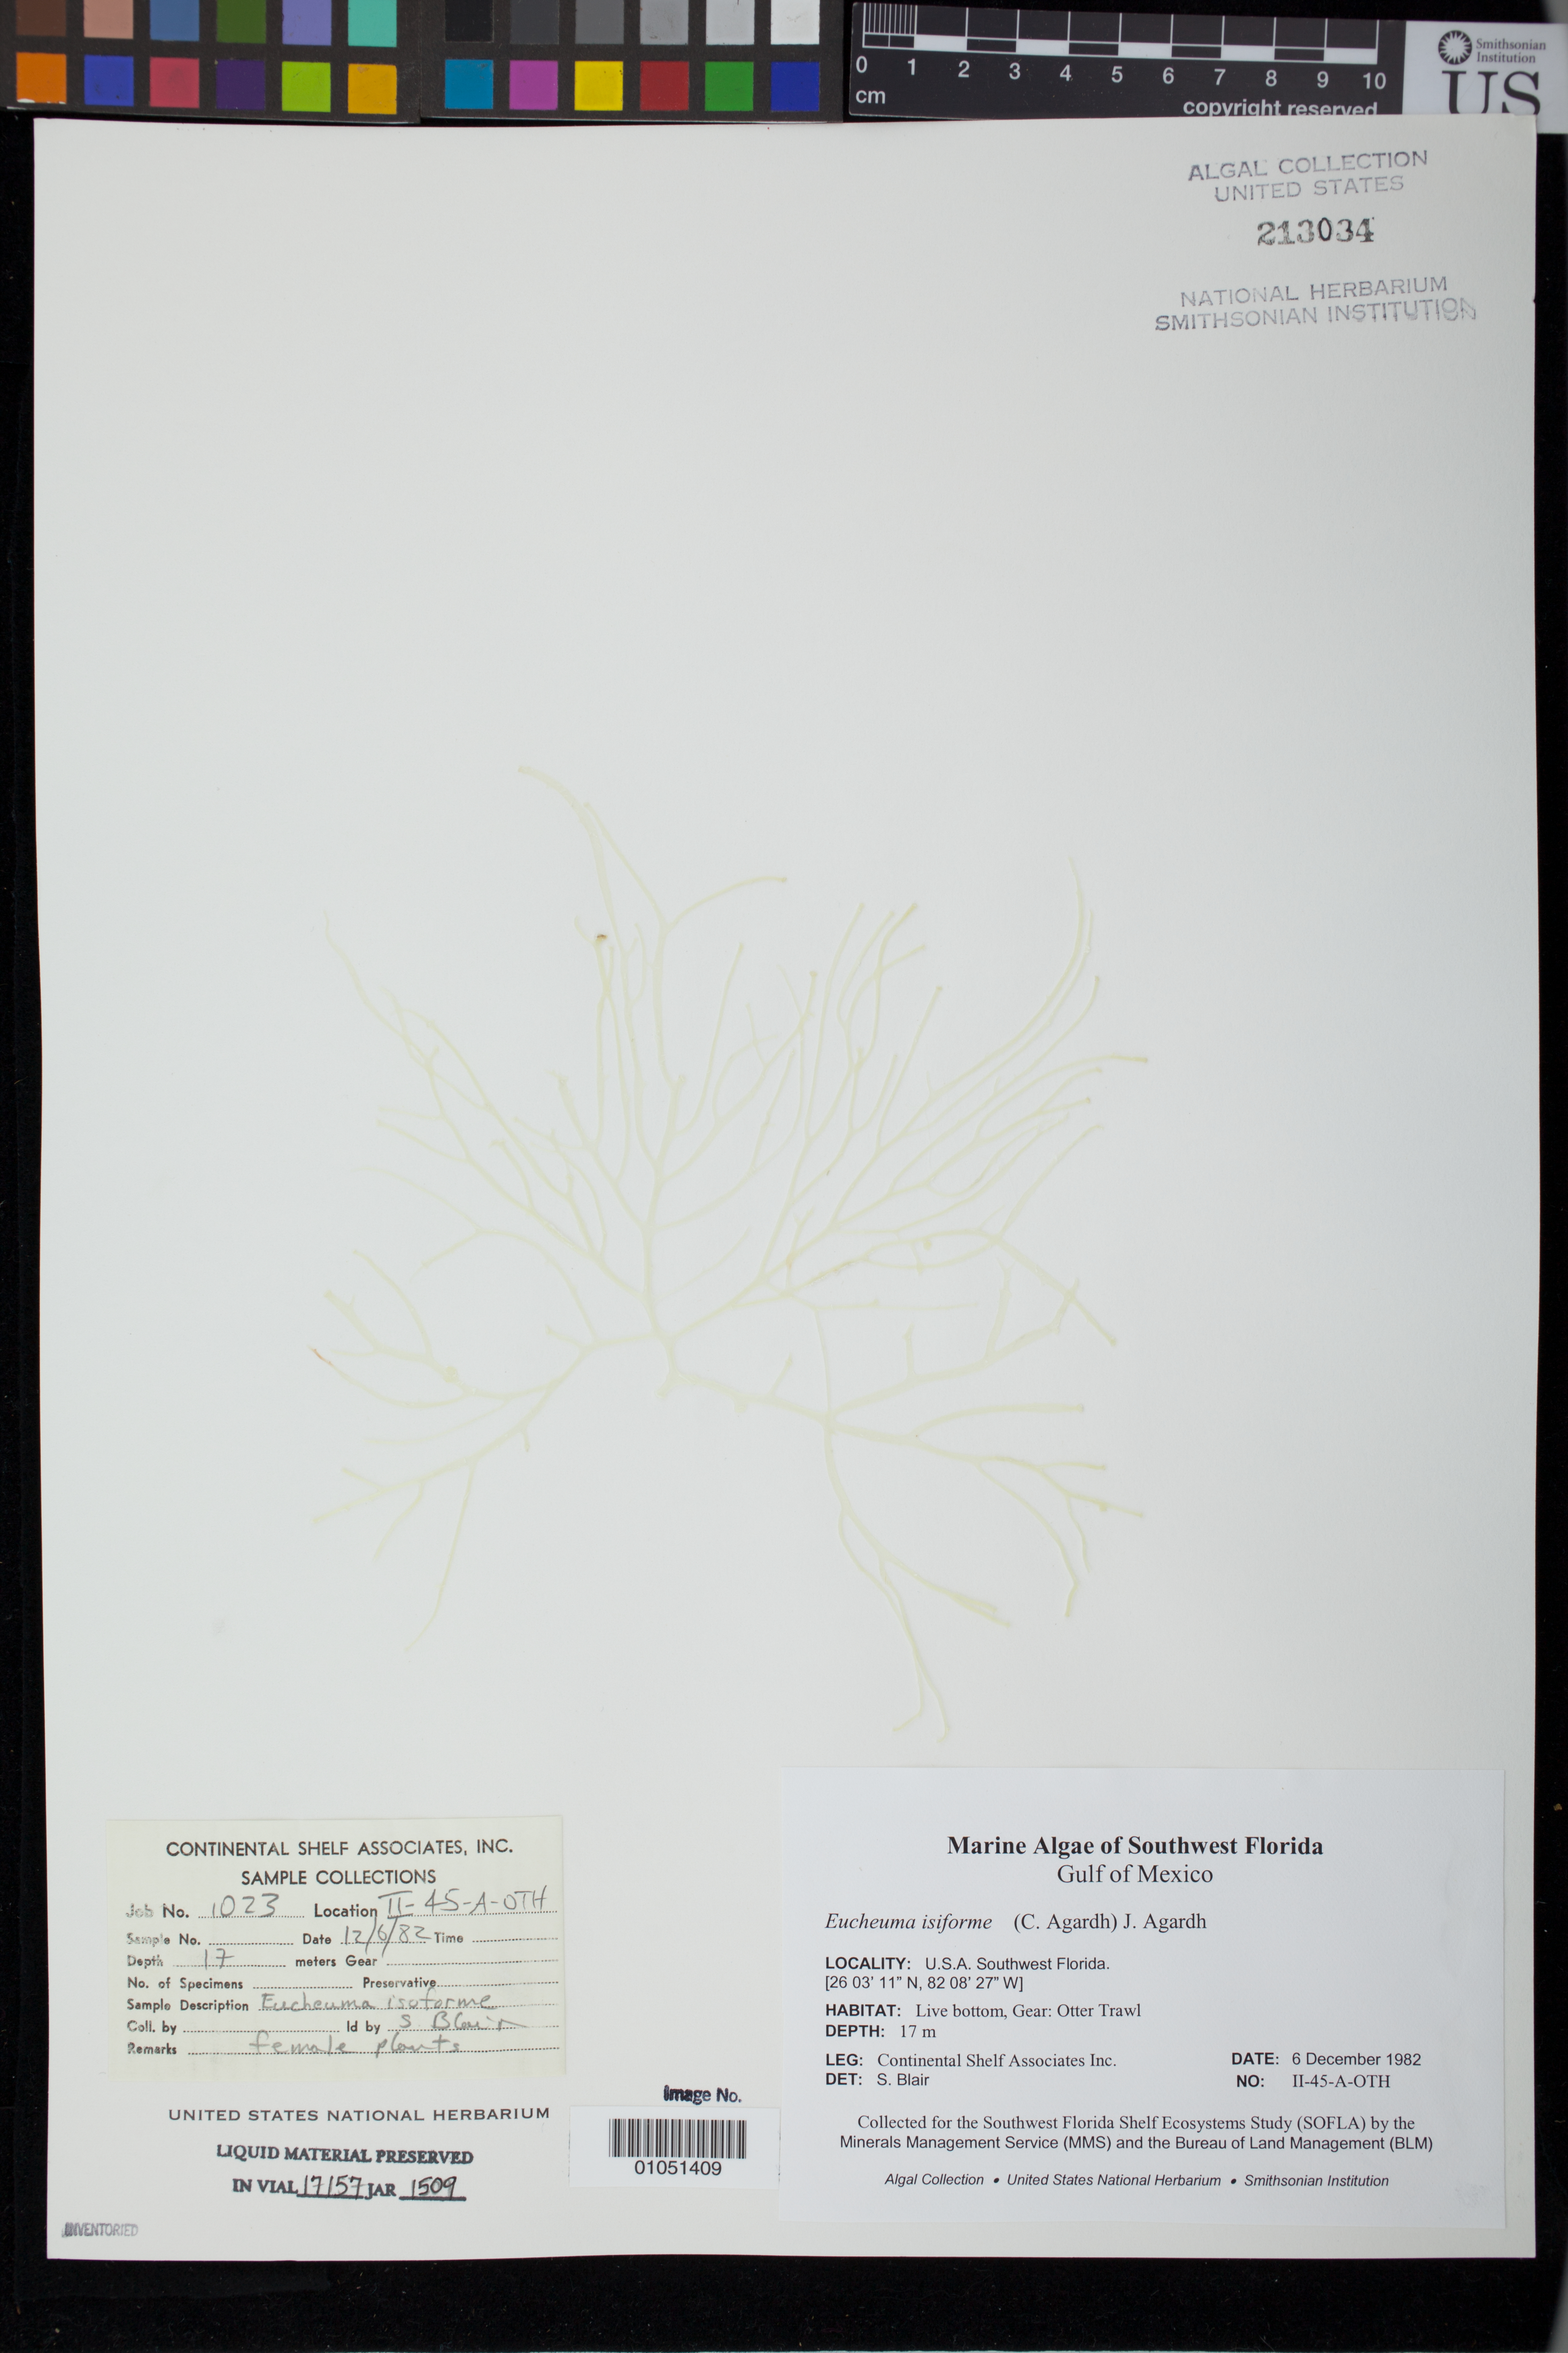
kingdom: Plantae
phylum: Rhodophyta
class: Florideophyceae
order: Gigartinales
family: Solieriaceae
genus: Eucheumatopsis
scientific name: Eucheumatopsis isiformis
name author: (C. Agardh) M.L. Núñez-Resendiz et al.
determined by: Algae name updating Project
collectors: Continental Shelf Associates for the MMS/BLM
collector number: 1023-II-45-A-OTH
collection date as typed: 06 Dec 1982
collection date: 1982-12-06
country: United States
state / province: Florida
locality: Gulf of Mexico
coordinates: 26 03'11"N, 82 08'27"W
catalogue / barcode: US 213034